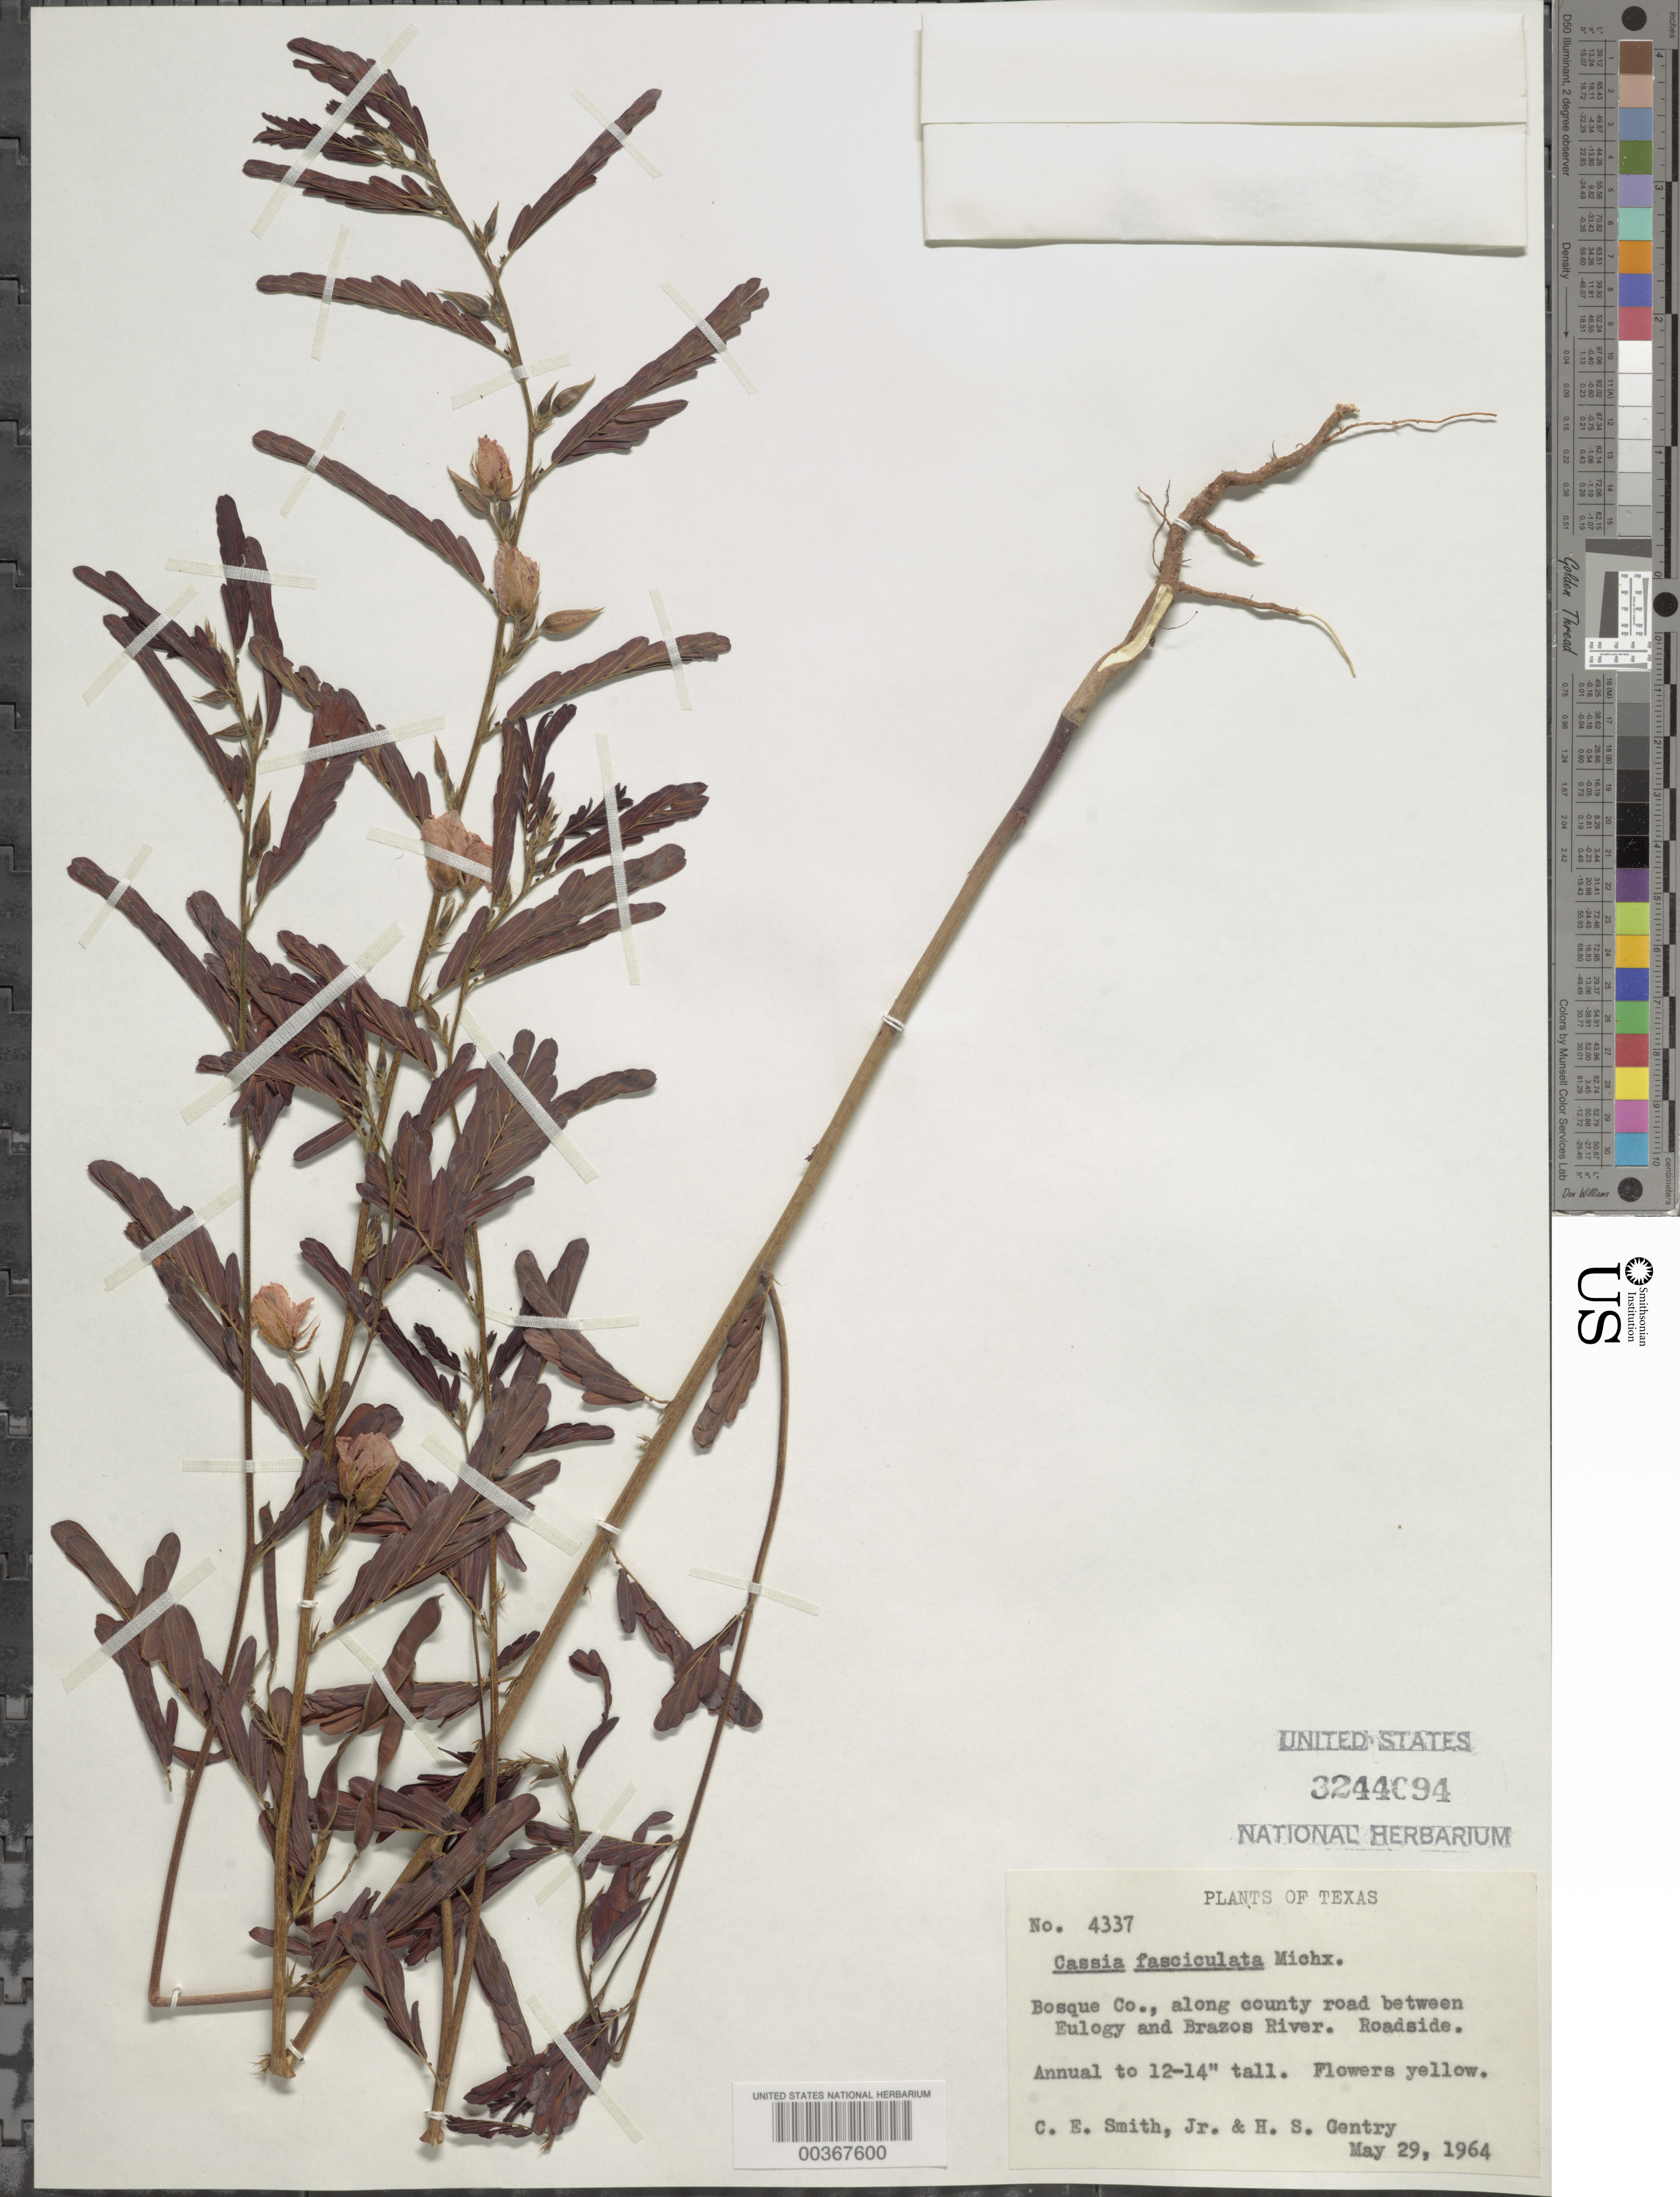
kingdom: Plantae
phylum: Tracheophyta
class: Magnoliopsida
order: Fabales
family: Fabaceae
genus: Chamaecrista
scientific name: Chamaecrista fasciculata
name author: (Michx.) Greene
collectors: C. E. Smith Jr. & H. S. Gentry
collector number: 4337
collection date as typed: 29 May 1964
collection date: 1964-05-29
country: United States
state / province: Texas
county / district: Bosque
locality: Along county road between eulogy and brazos river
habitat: Roadsides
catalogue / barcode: US 3244094